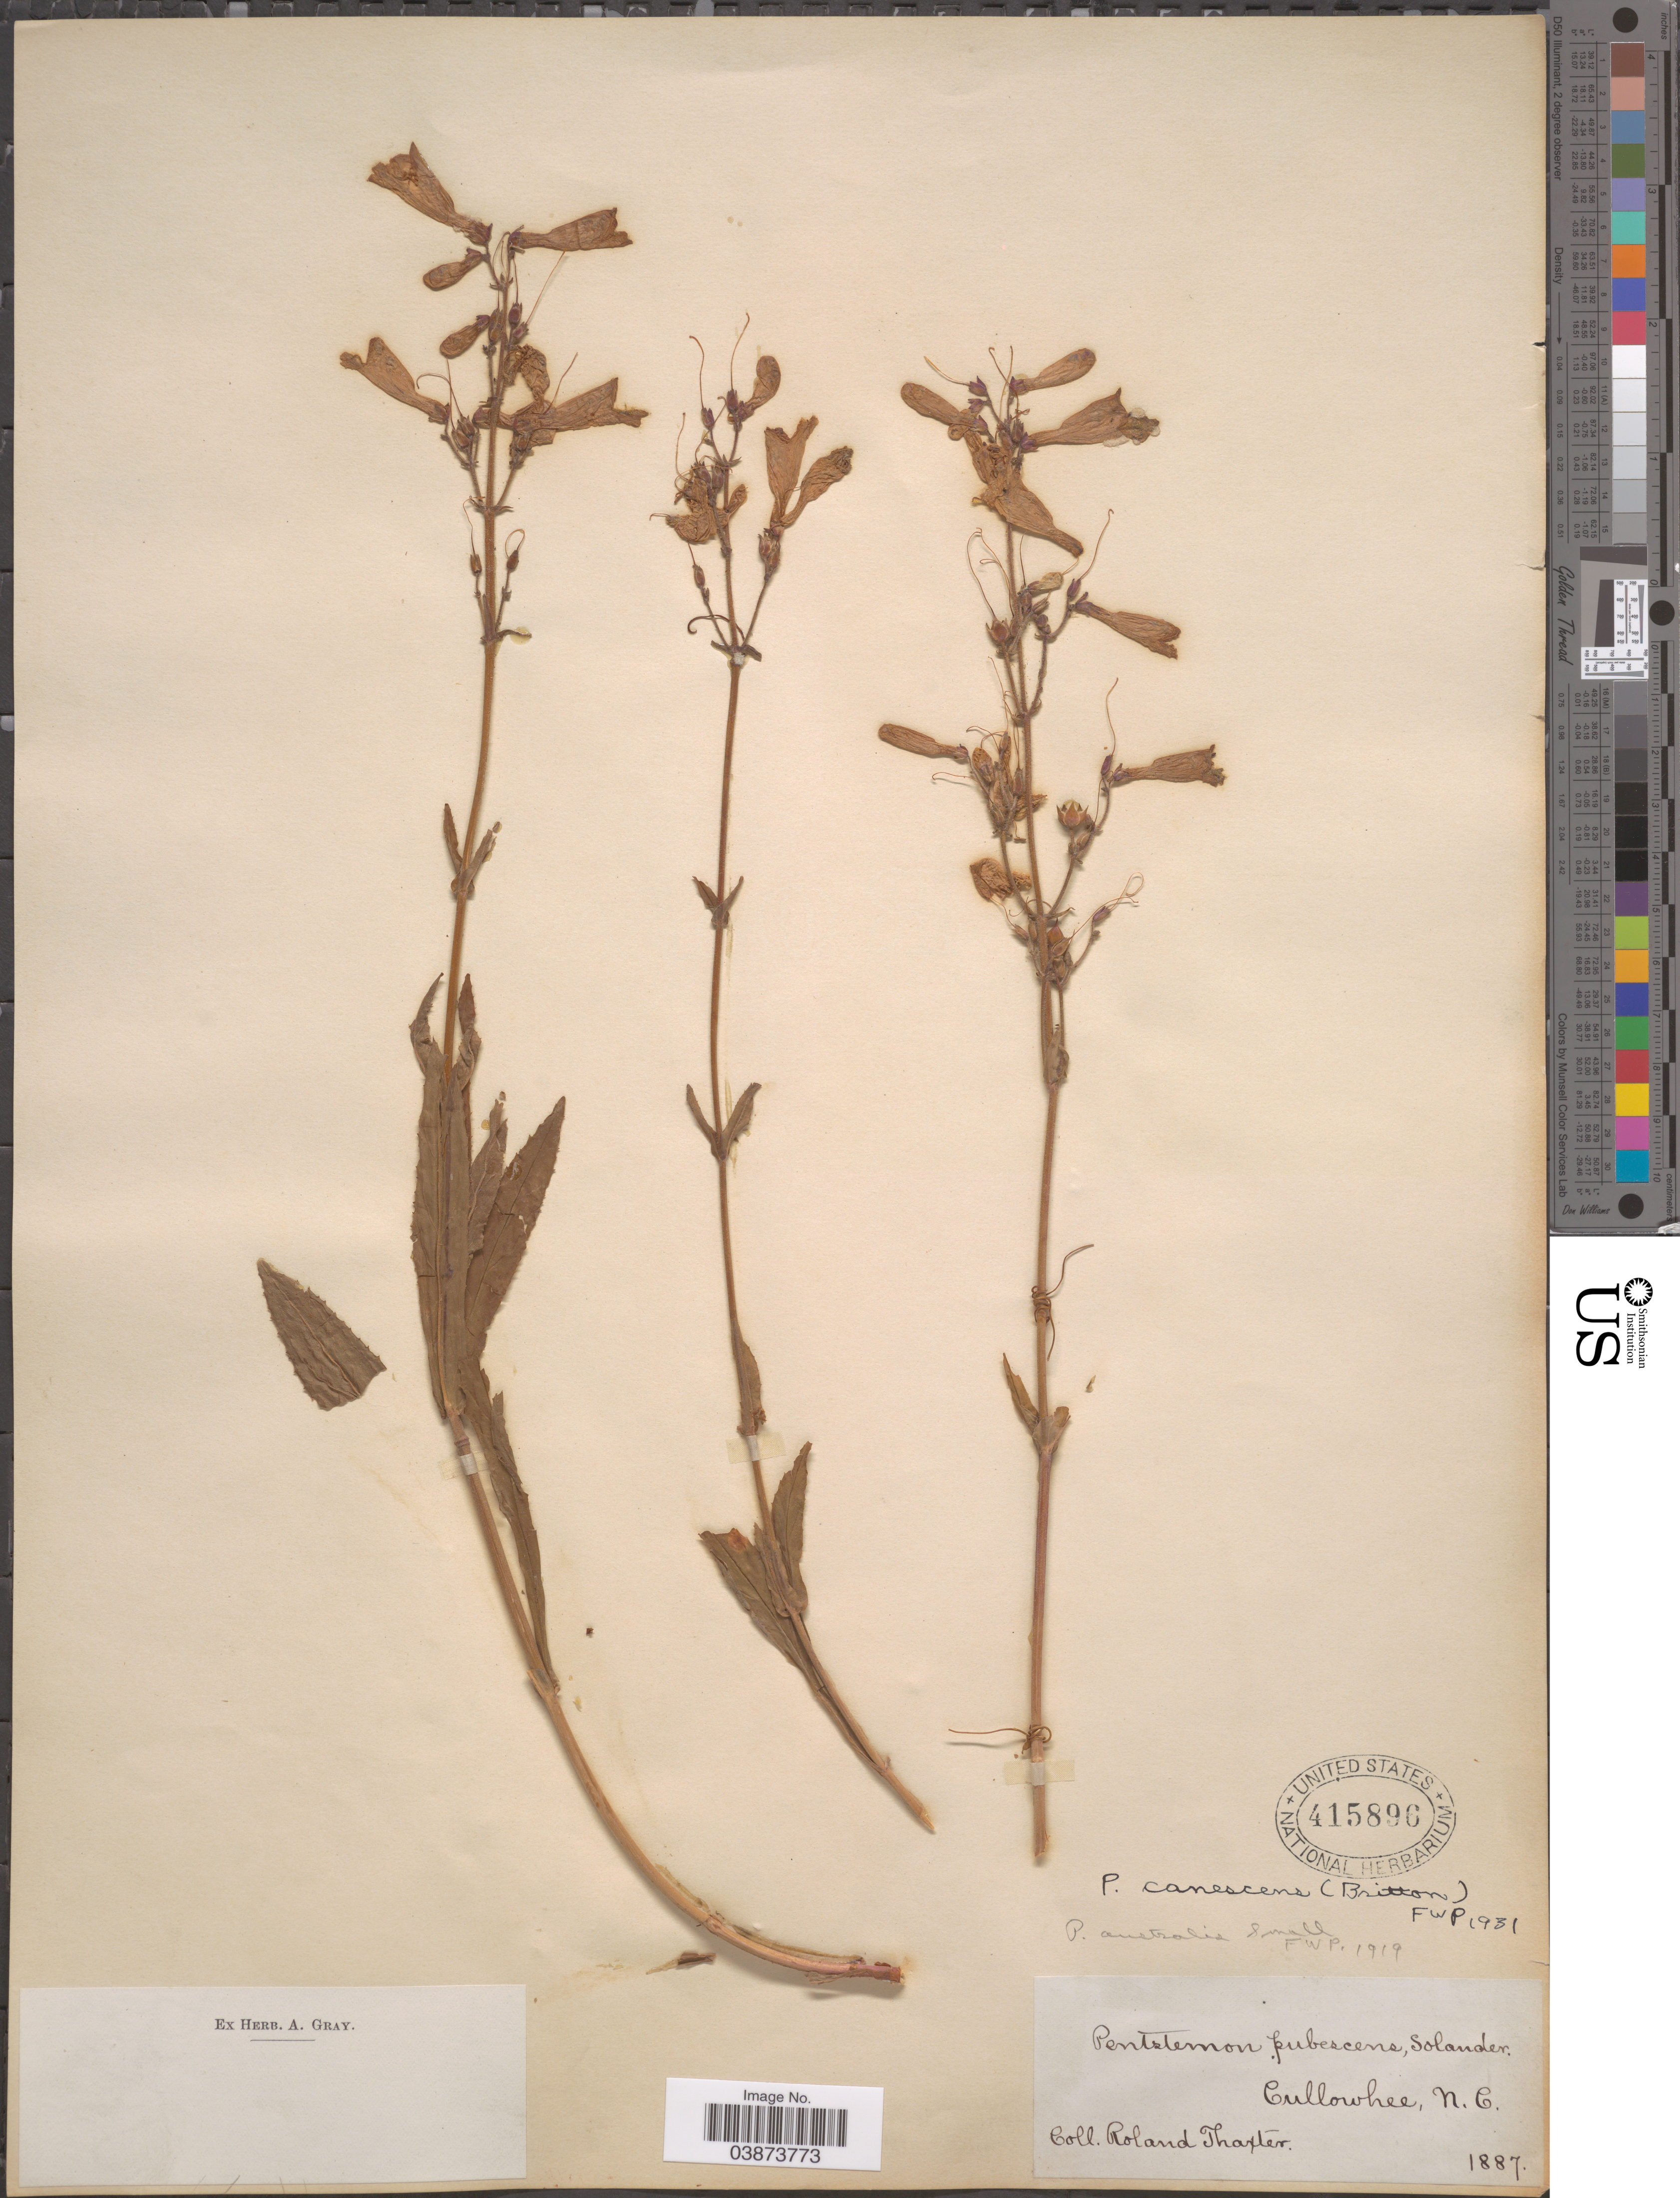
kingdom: Plantae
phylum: Tracheophyta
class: Magnoliopsida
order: Lamiales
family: Plantaginaceae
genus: Penstemon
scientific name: Penstemon canescens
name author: L.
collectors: R. Thaxter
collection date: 1887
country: United States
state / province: North Carolina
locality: Cullowhee.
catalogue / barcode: US 415896